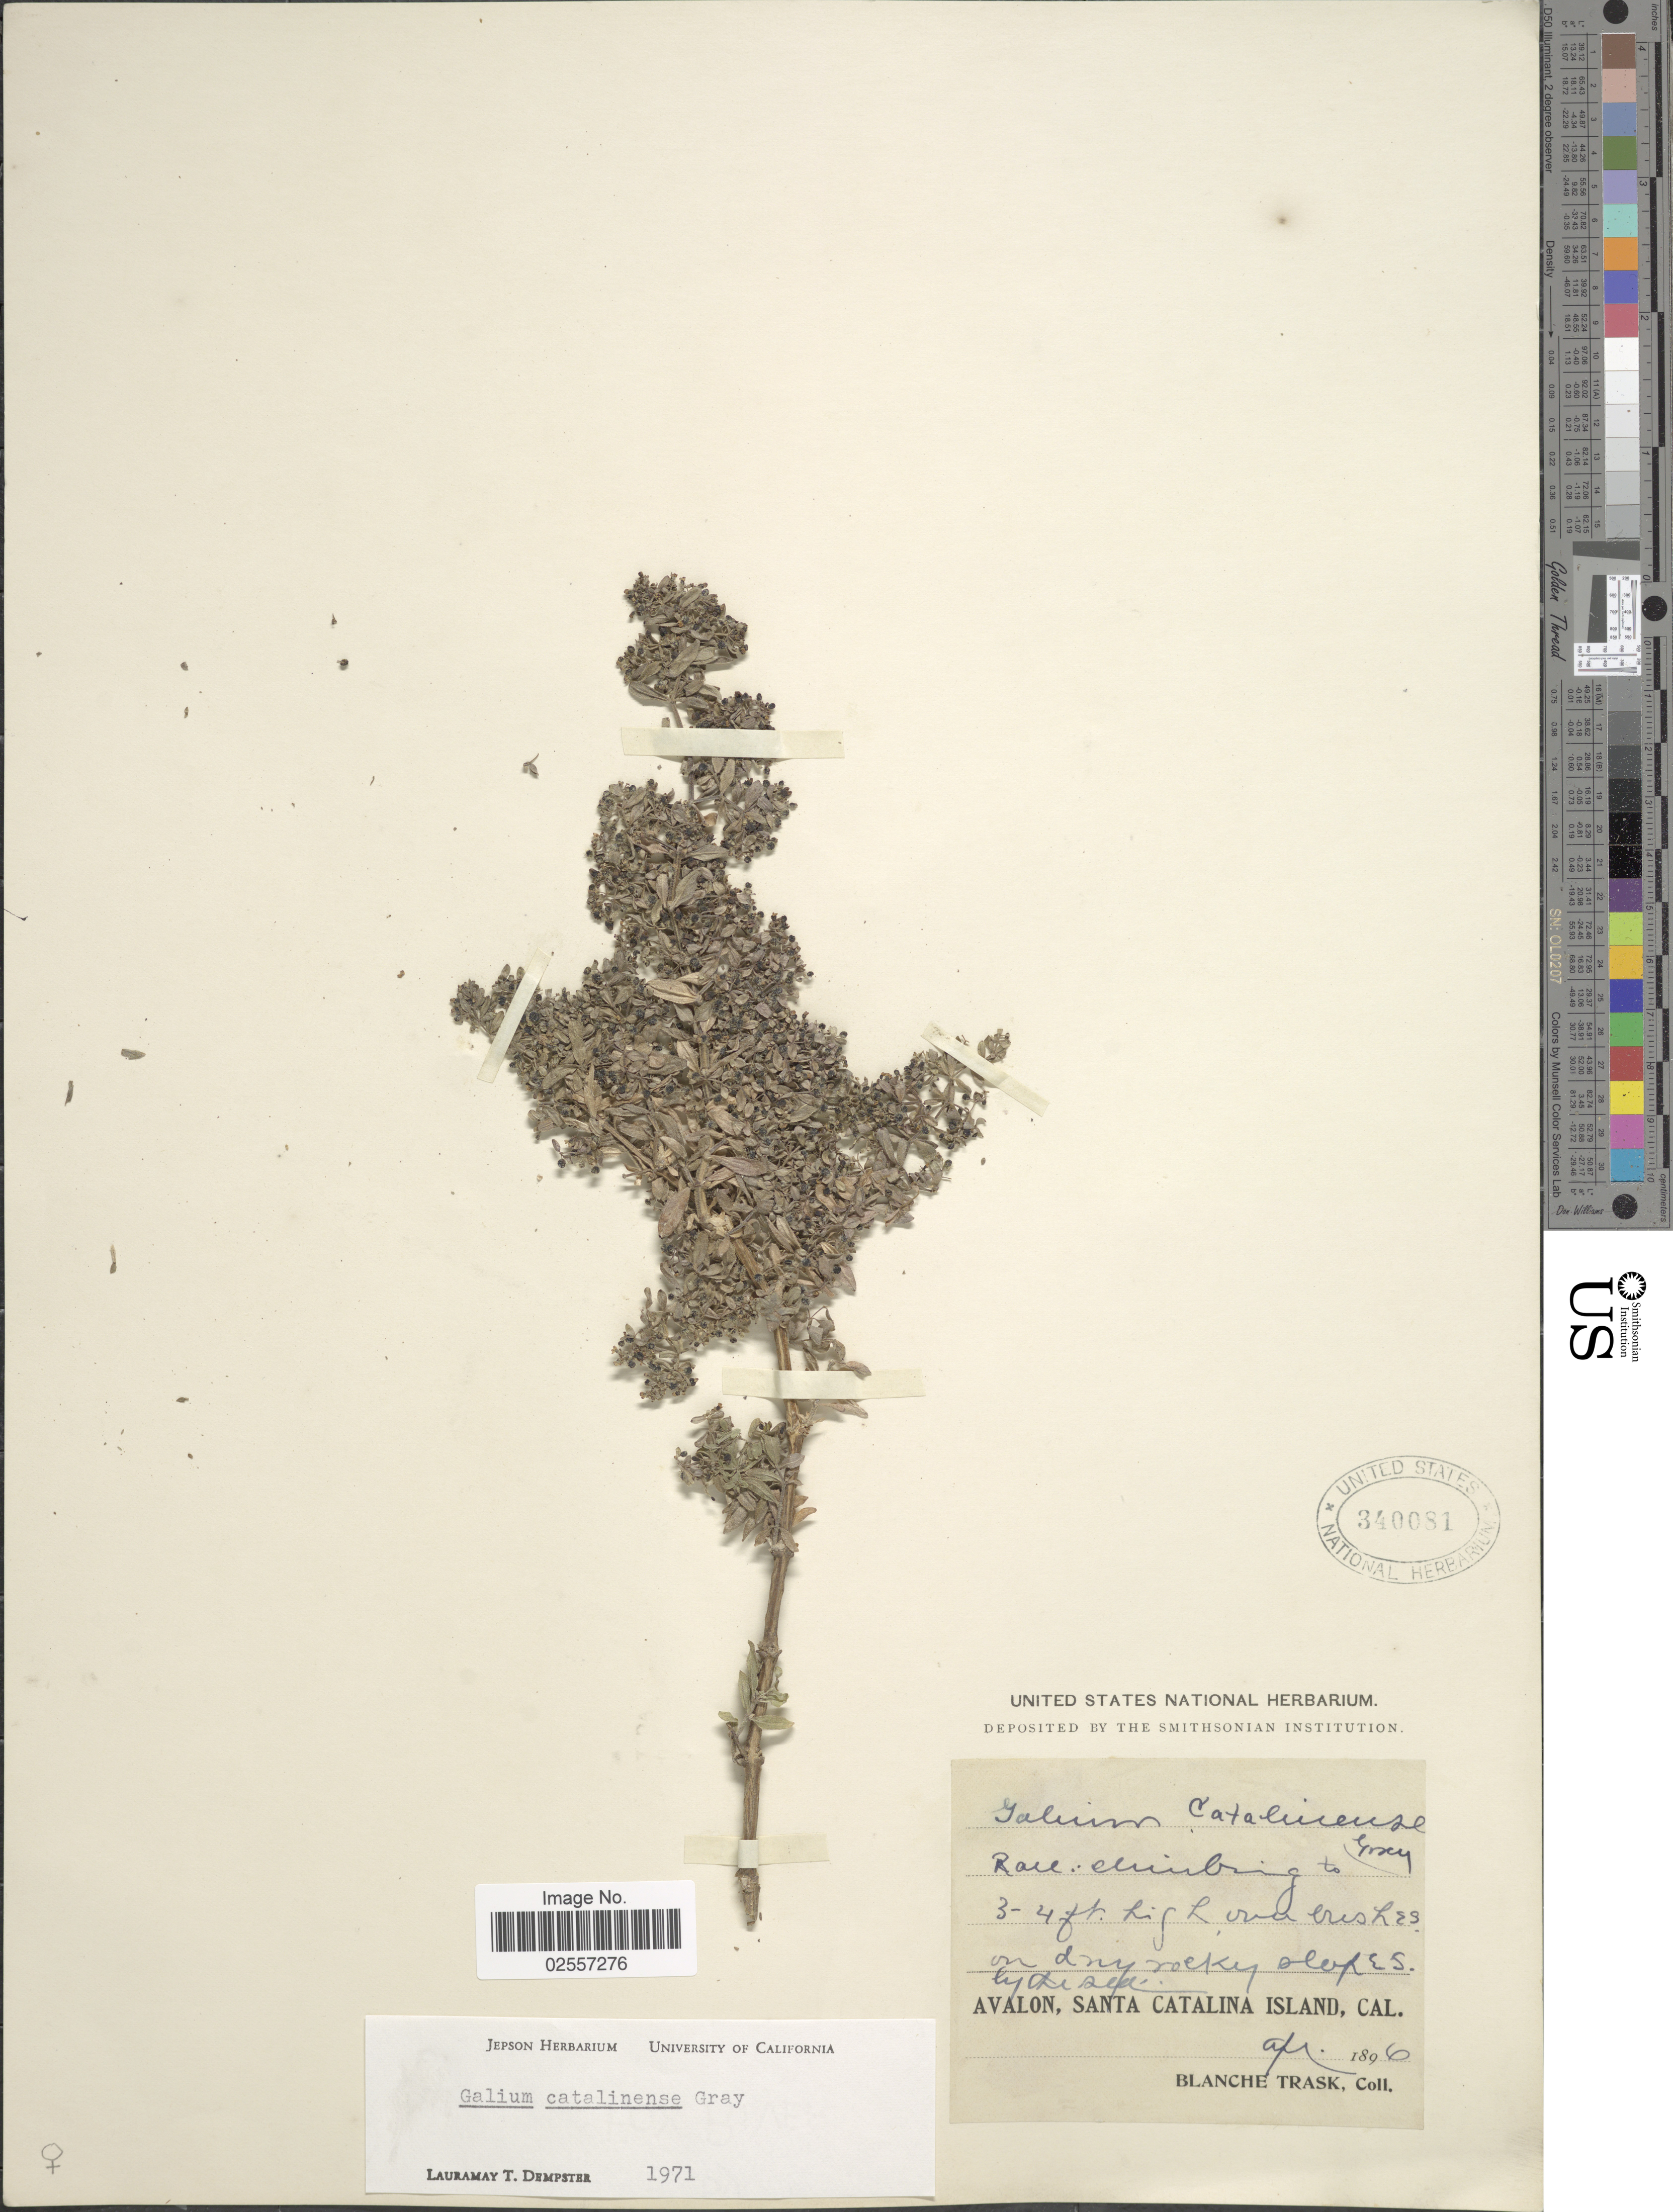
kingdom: Plantae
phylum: Tracheophyta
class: Magnoliopsida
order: Gentianales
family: Rubiaceae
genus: Galium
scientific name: Galium catalinense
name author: A. Gray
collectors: B. Trask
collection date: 1896-04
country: United States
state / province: California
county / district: Los Angeles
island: Santa Catalina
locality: Avalon, Santa Catalina Island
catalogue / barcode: US 340081